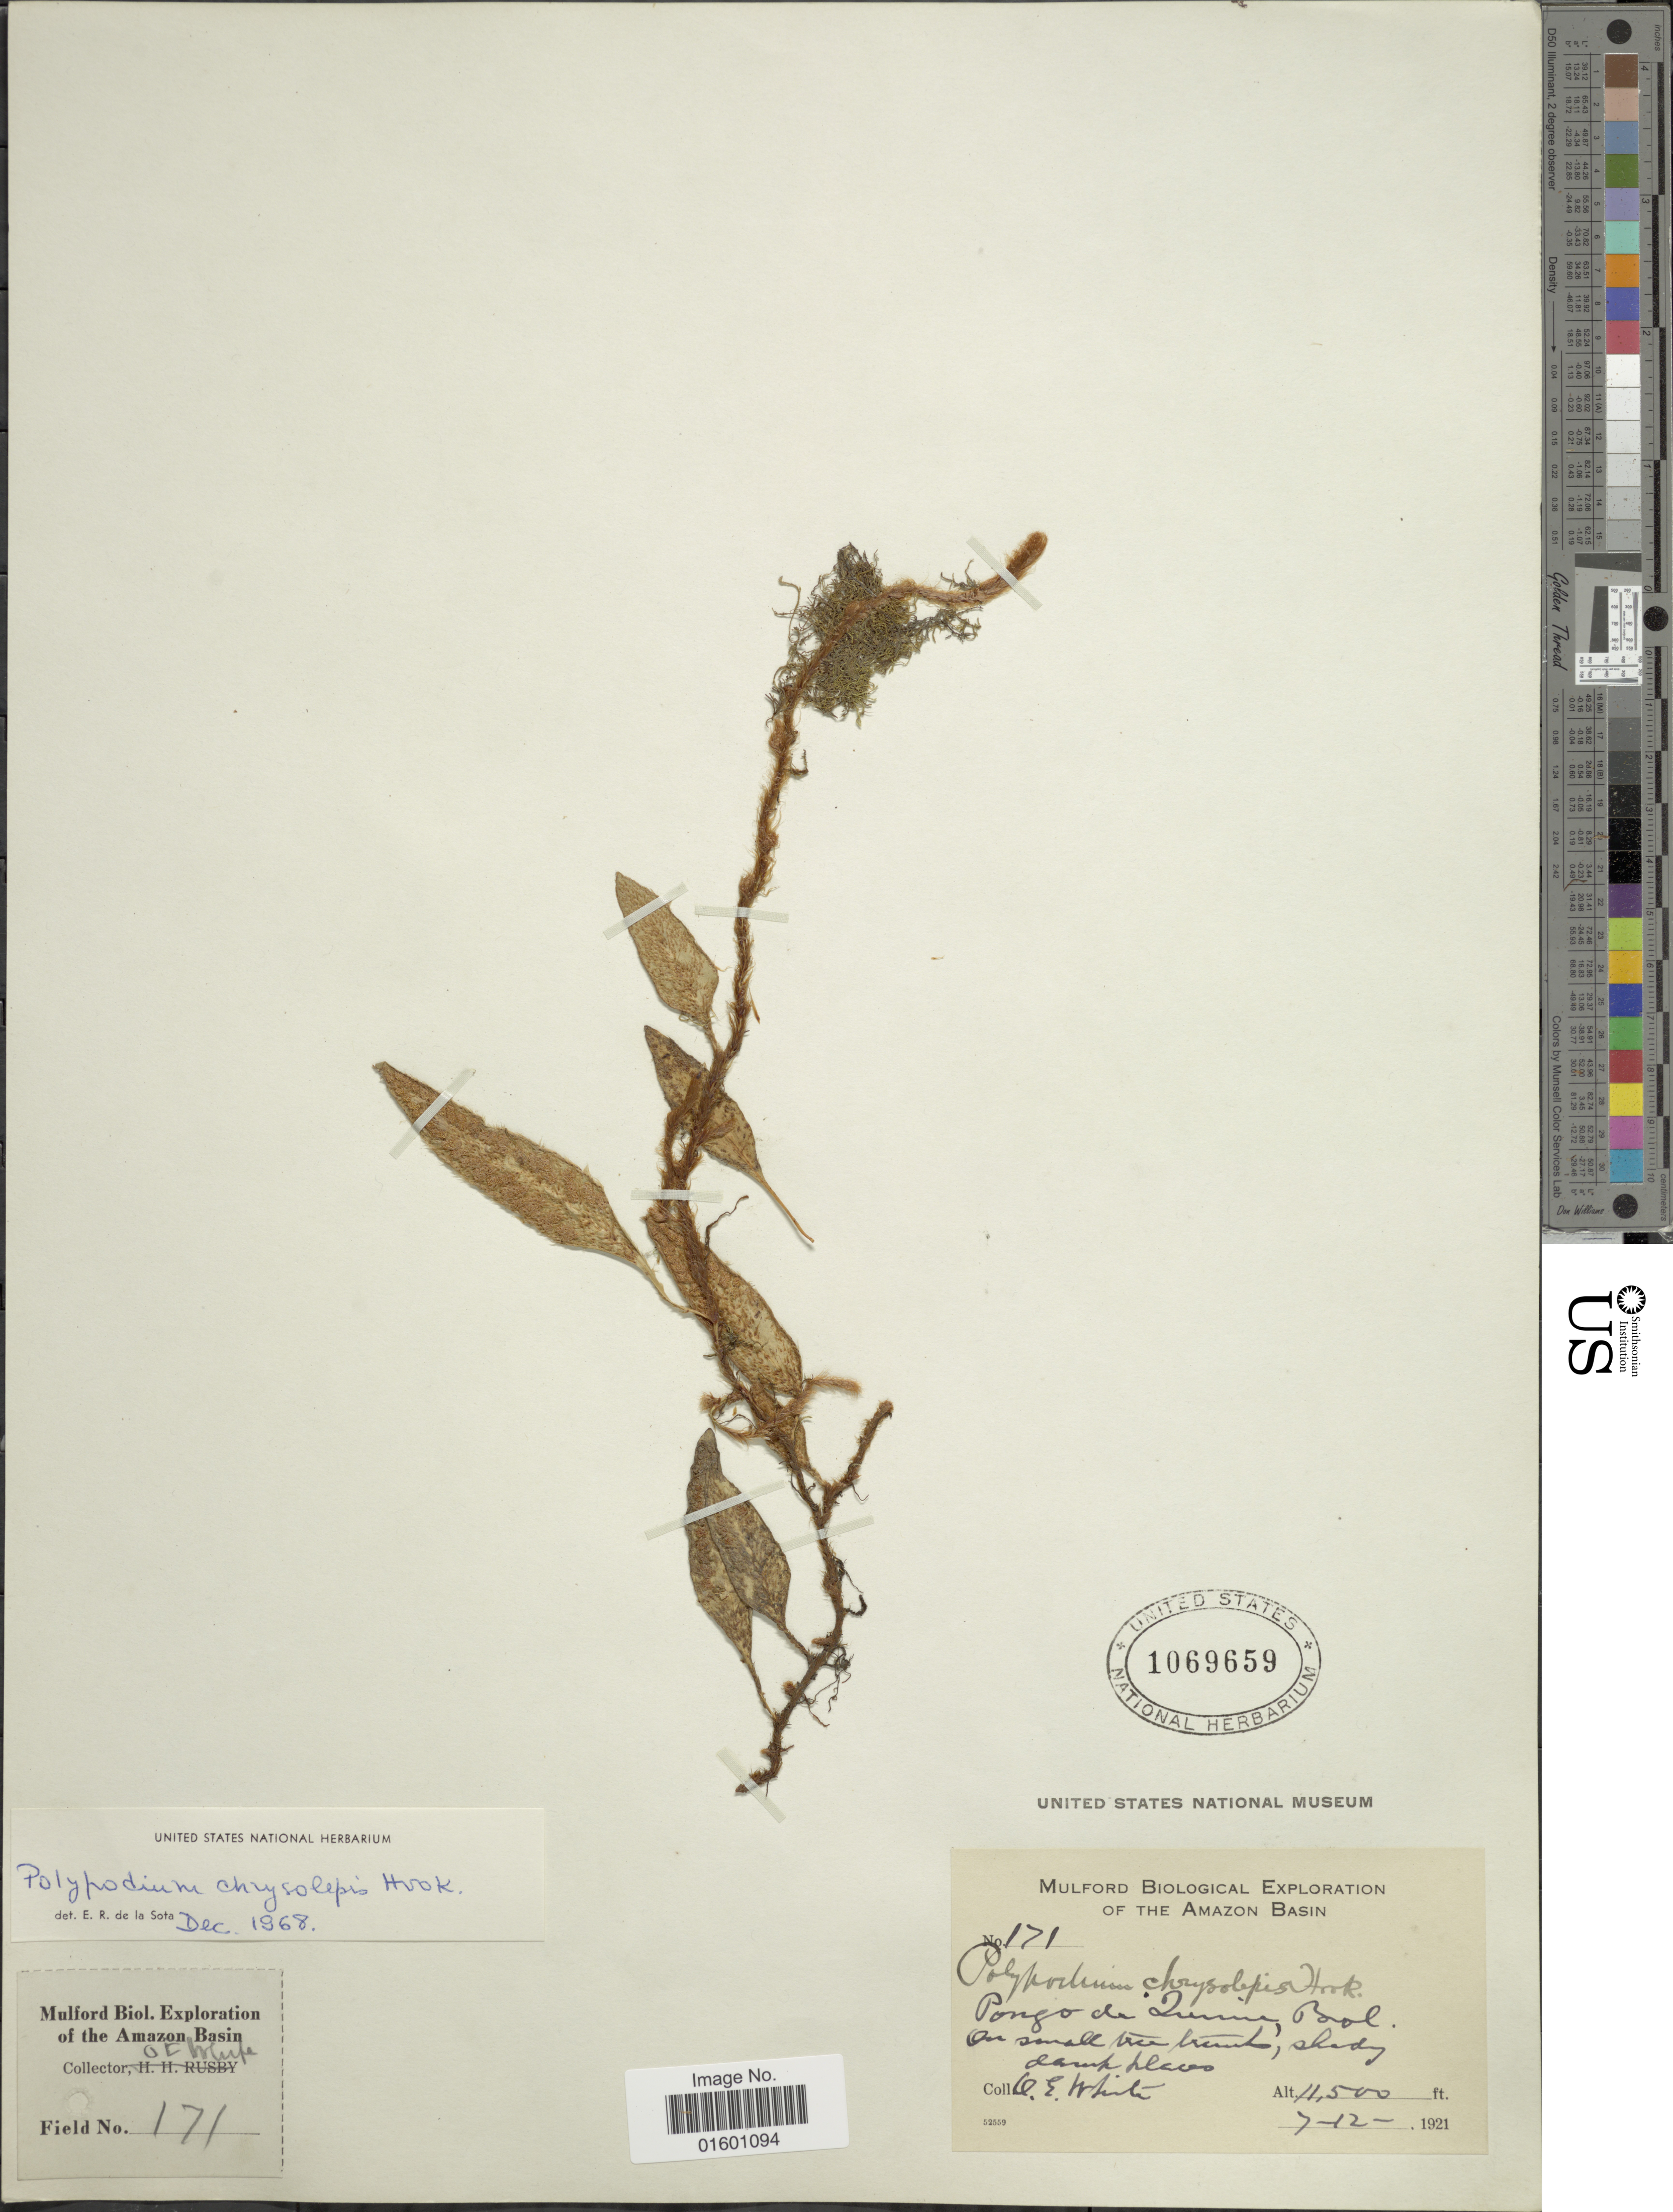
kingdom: Plantae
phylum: Tracheophyta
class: Polypodiopsida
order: Polypodiales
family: Polypodiaceae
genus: Microgramma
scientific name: Microgramma chrysolepis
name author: (Hook.) Crabbe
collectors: O. E. White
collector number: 171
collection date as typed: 7-12-1921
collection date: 1921-12-07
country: Bolivia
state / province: La Paz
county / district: Inquisivi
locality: Pongo de Quime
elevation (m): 3505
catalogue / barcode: US 1069659